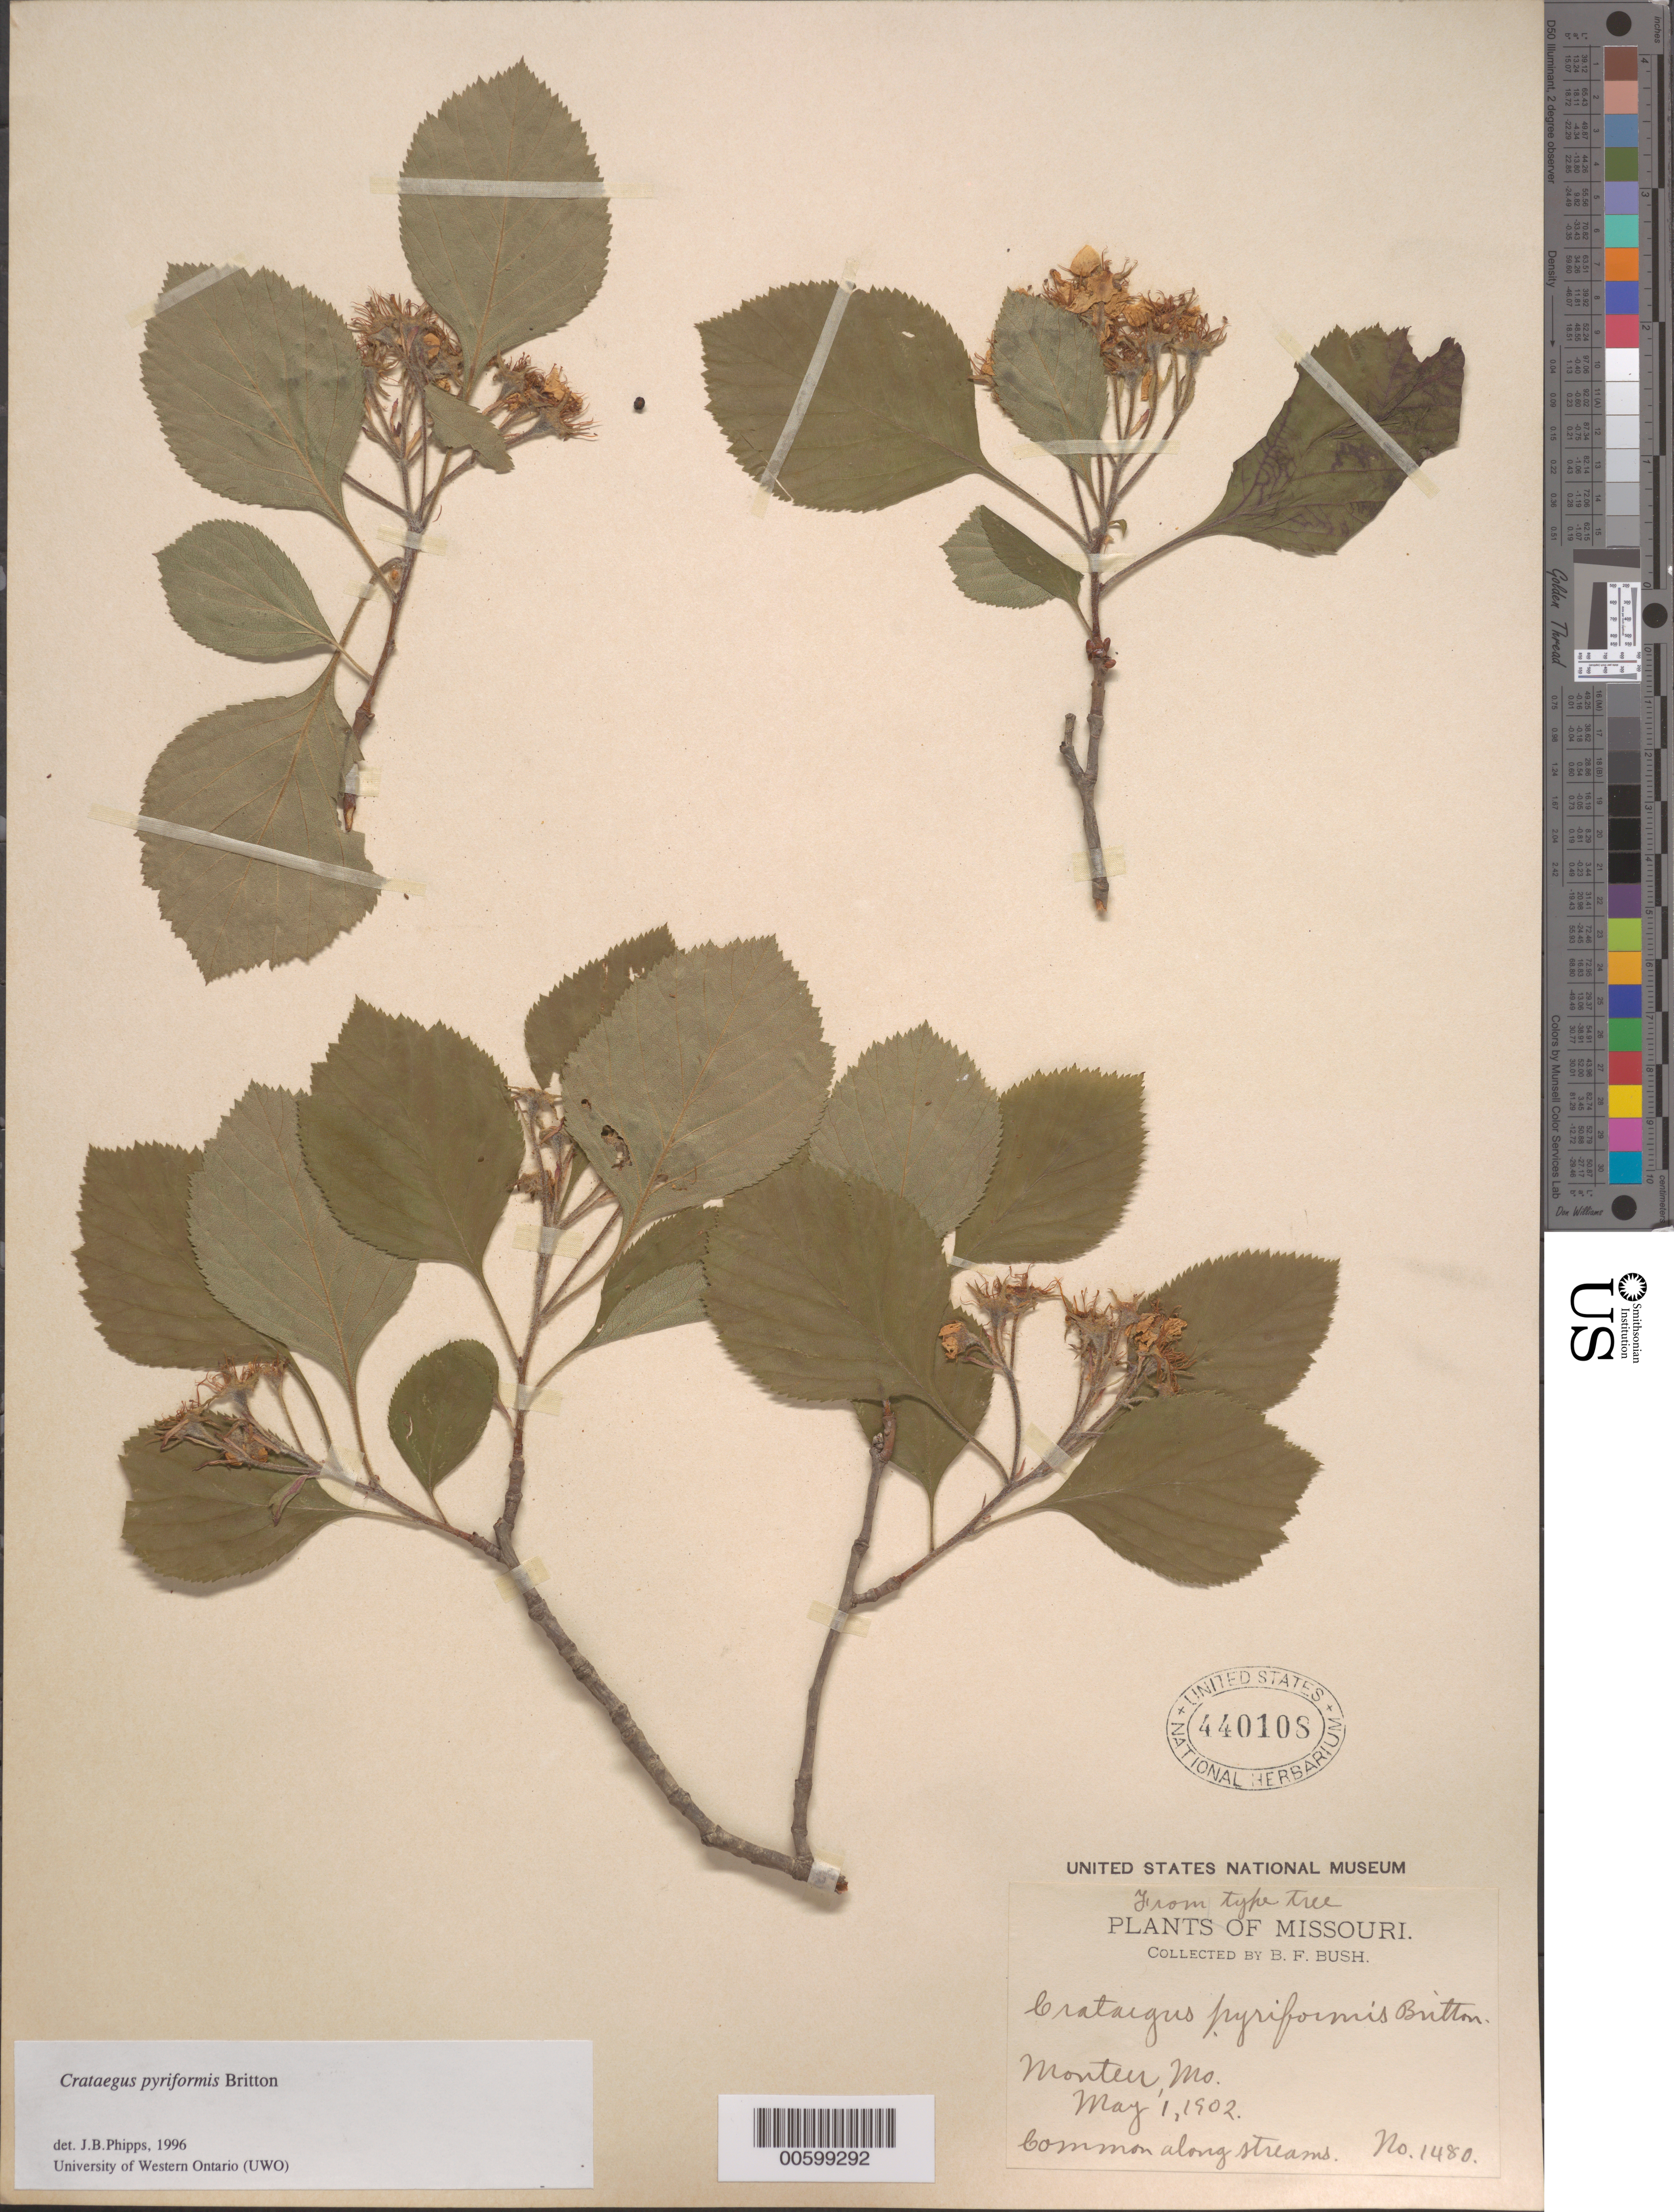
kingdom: Plantae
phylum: Tracheophyta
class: Magnoliopsida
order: Rosales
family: Rosaceae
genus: Crataegus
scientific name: Crataegus x dispessa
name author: Ashe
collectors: B. F. Bush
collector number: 1480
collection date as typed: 01 May 1902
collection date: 1902-05-01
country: United States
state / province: Missouri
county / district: Shannon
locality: Monteer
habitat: along streams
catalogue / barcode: US 440108